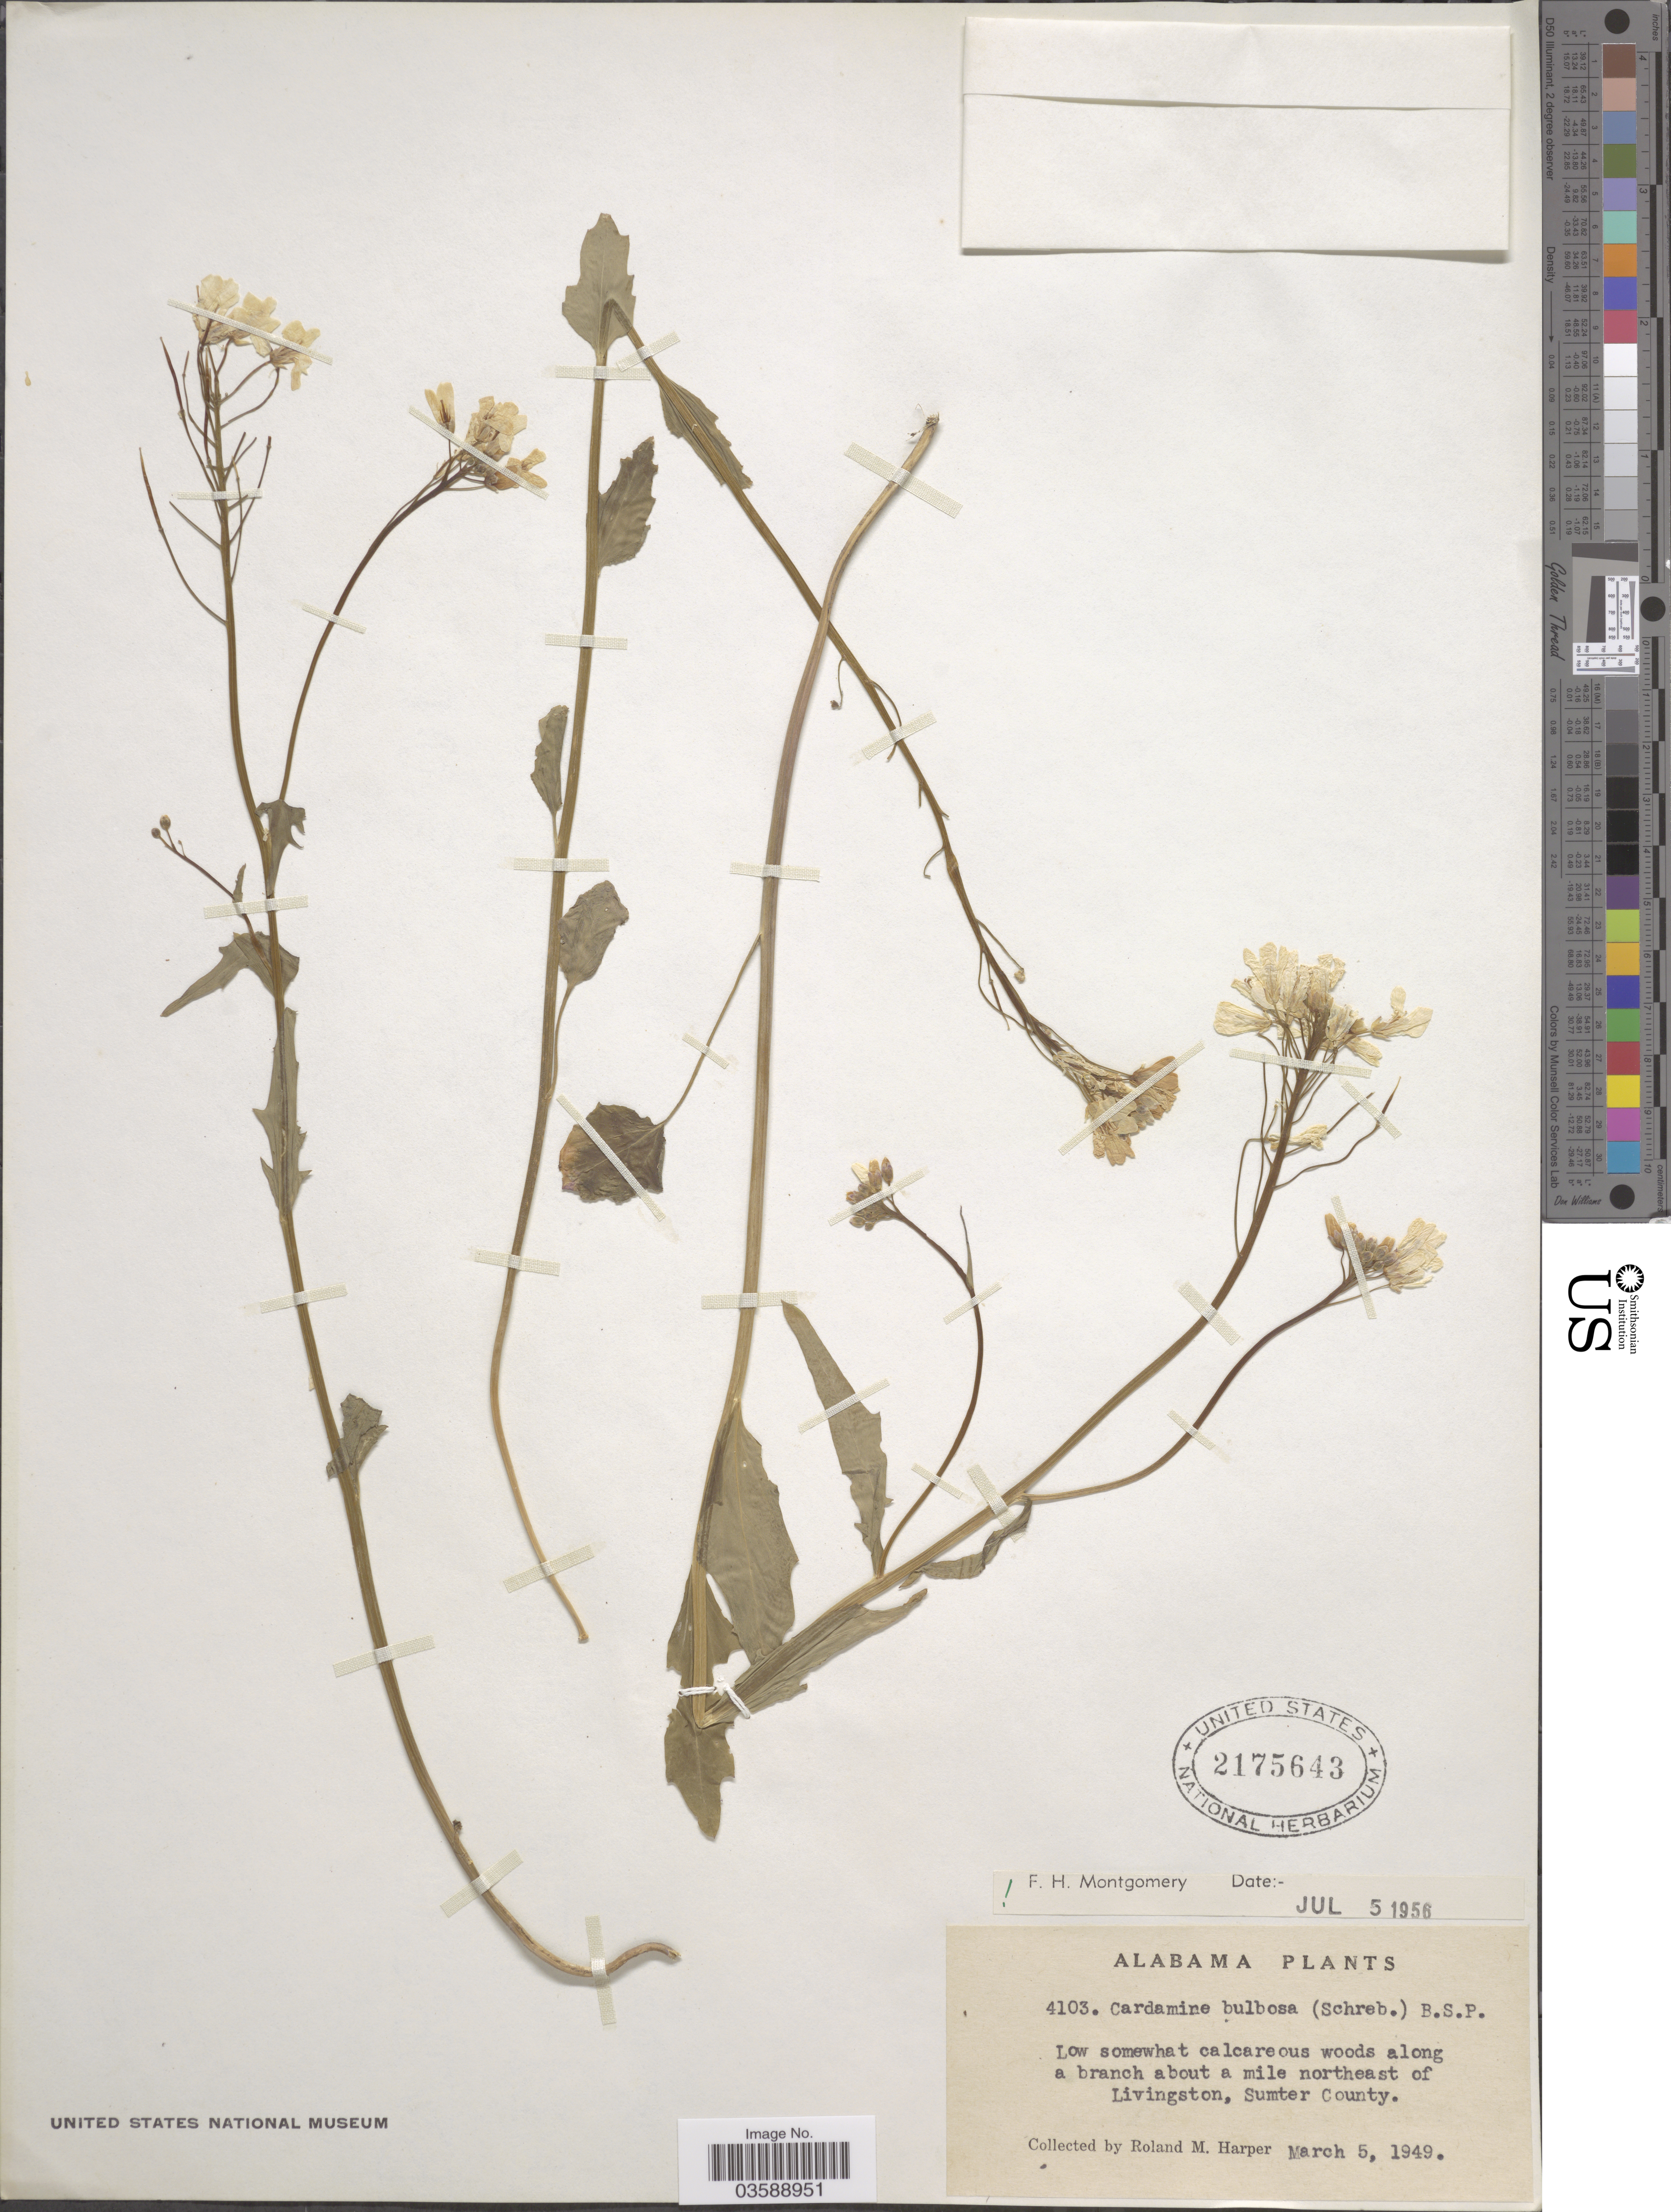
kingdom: Plantae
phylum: Tracheophyta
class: Magnoliopsida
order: Brassicales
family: Brassicaceae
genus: Cardamine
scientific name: Cardamine bulbosa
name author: (Schreb. ex Muhl.) Britton et al.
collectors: R. M. Harper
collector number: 4103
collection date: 1949-03-05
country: United States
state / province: Alabama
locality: Along a branch about a mile northeast of Livingston, Sumter County.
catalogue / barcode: US 2175643